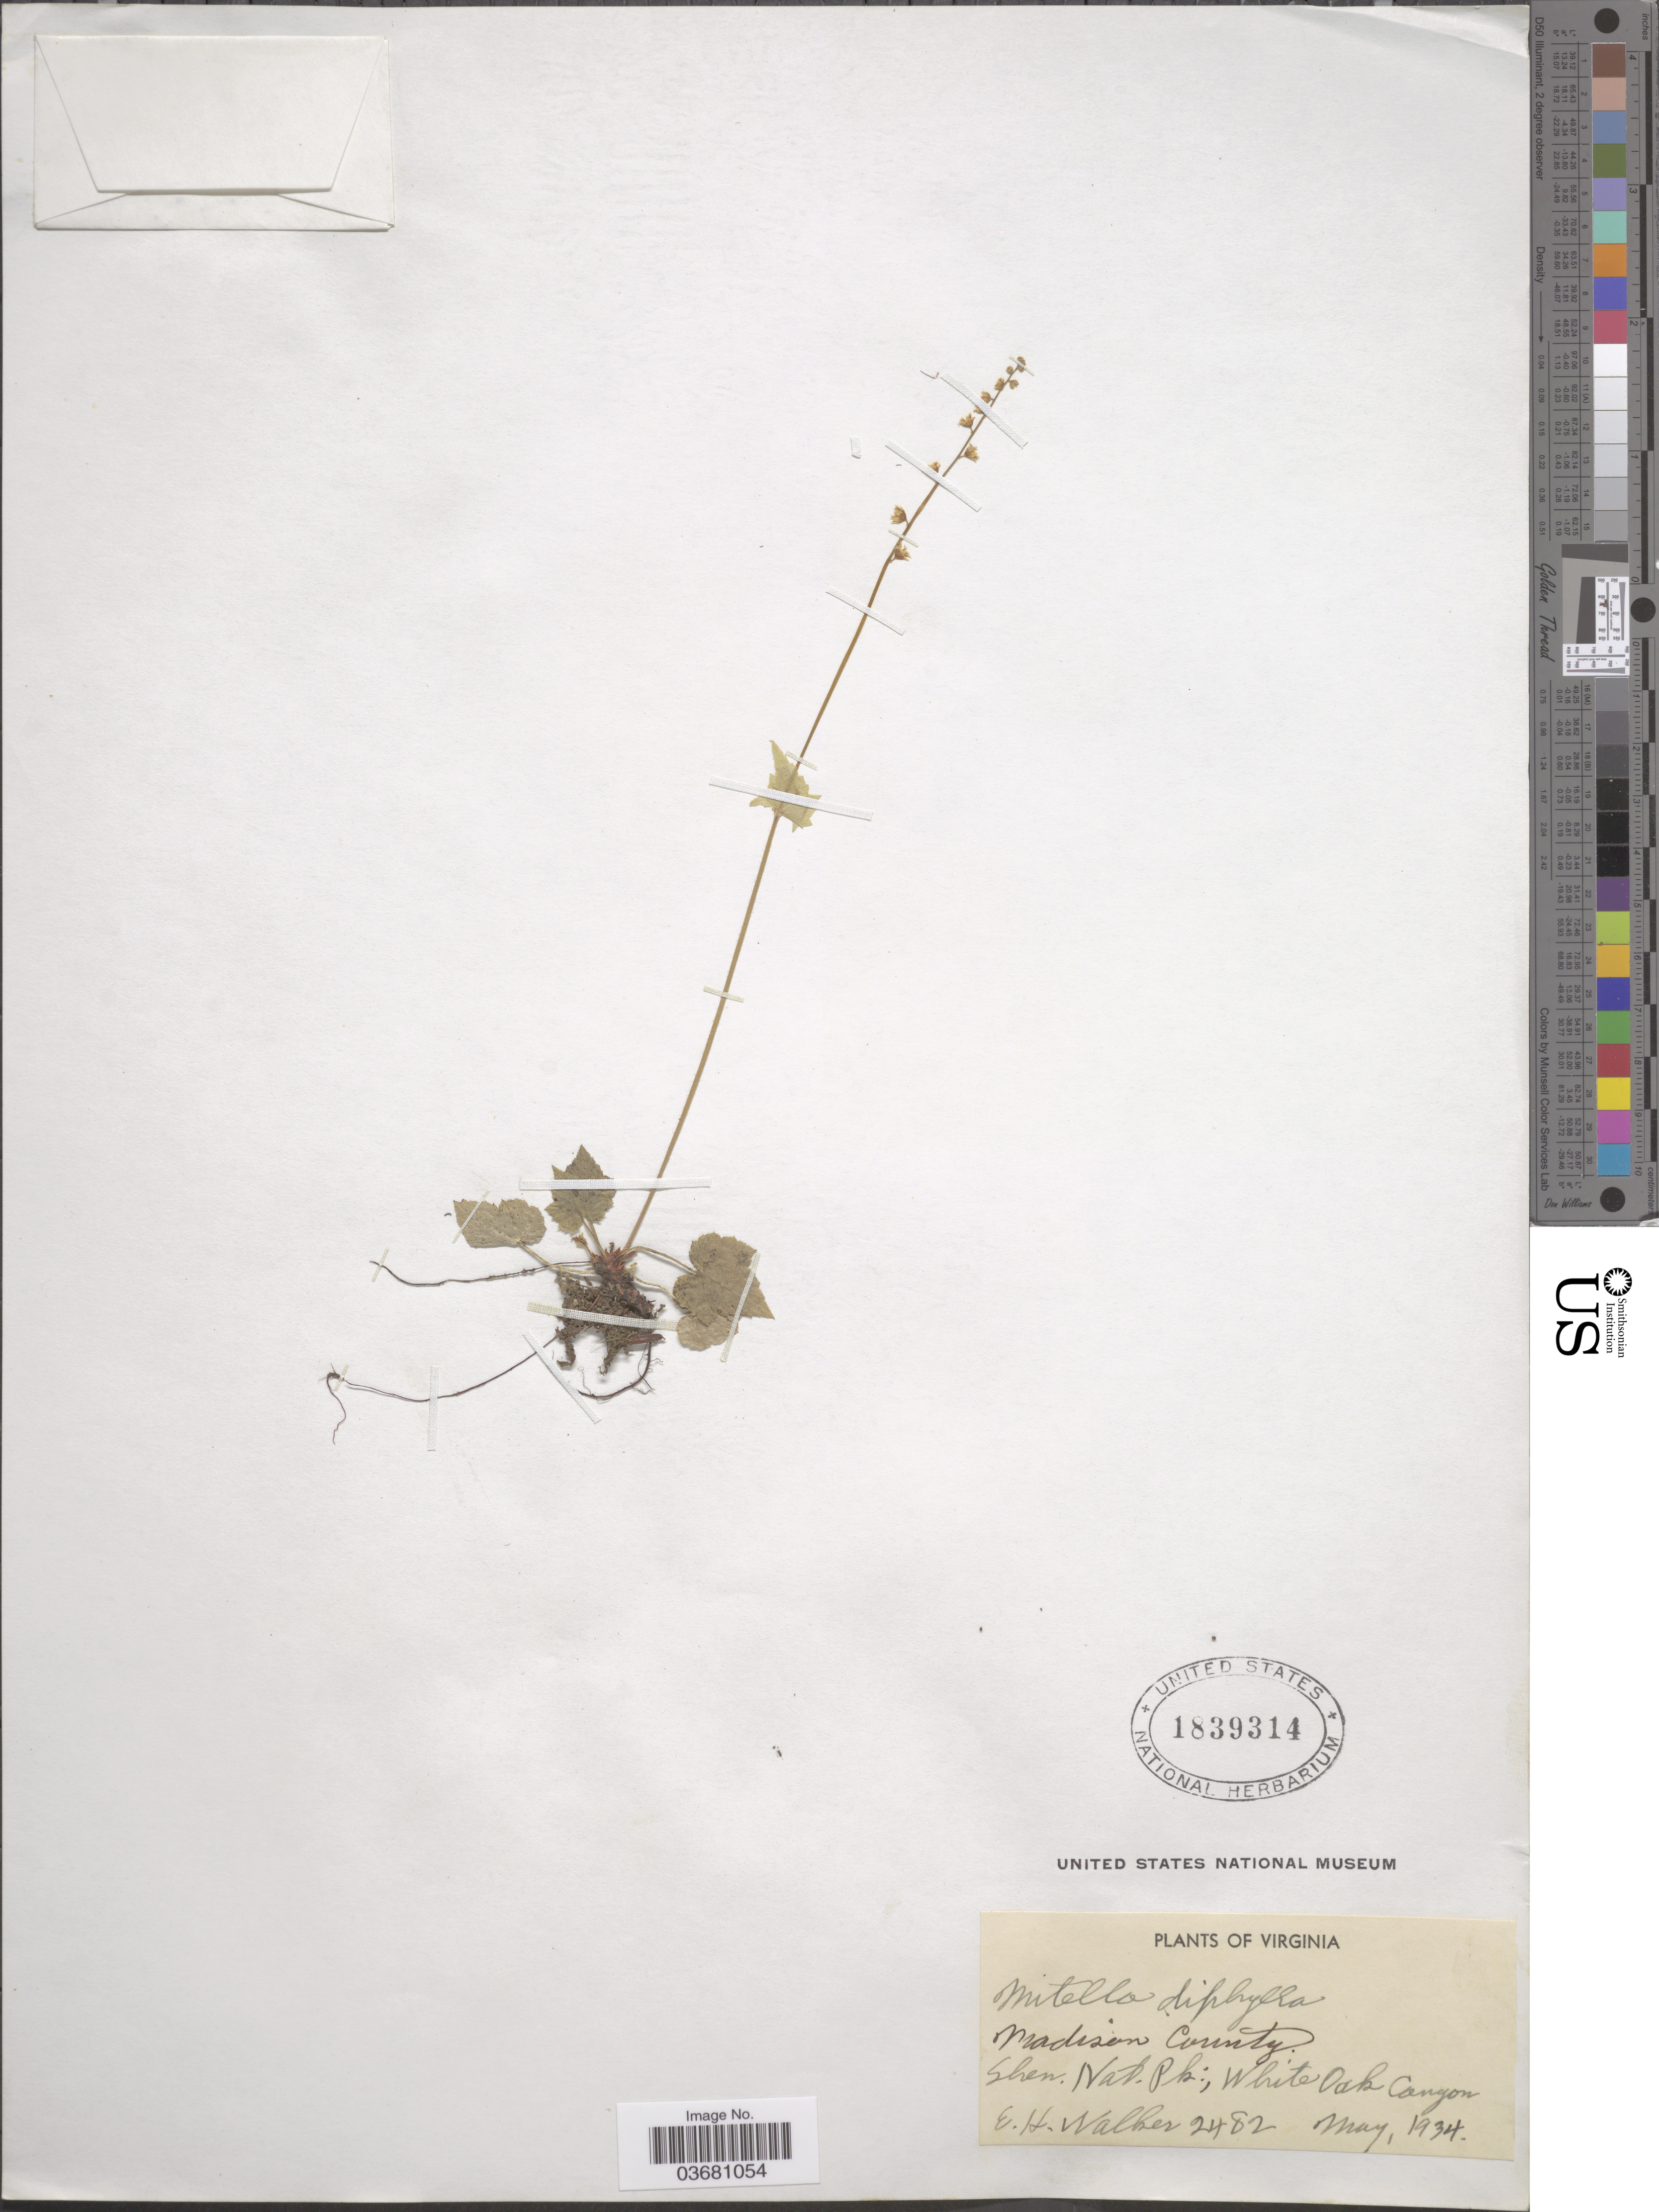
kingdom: Plantae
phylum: Tracheophyta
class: Magnoliopsida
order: Saxifragales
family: Saxifragaceae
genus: Mitella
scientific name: Mitella diphylla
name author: L.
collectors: E. H. Walker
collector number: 2482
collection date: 1934-05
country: United States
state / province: Virginia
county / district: Madison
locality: Shen. Nat. Pk.; White Oak Canyon.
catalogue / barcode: US 1839314